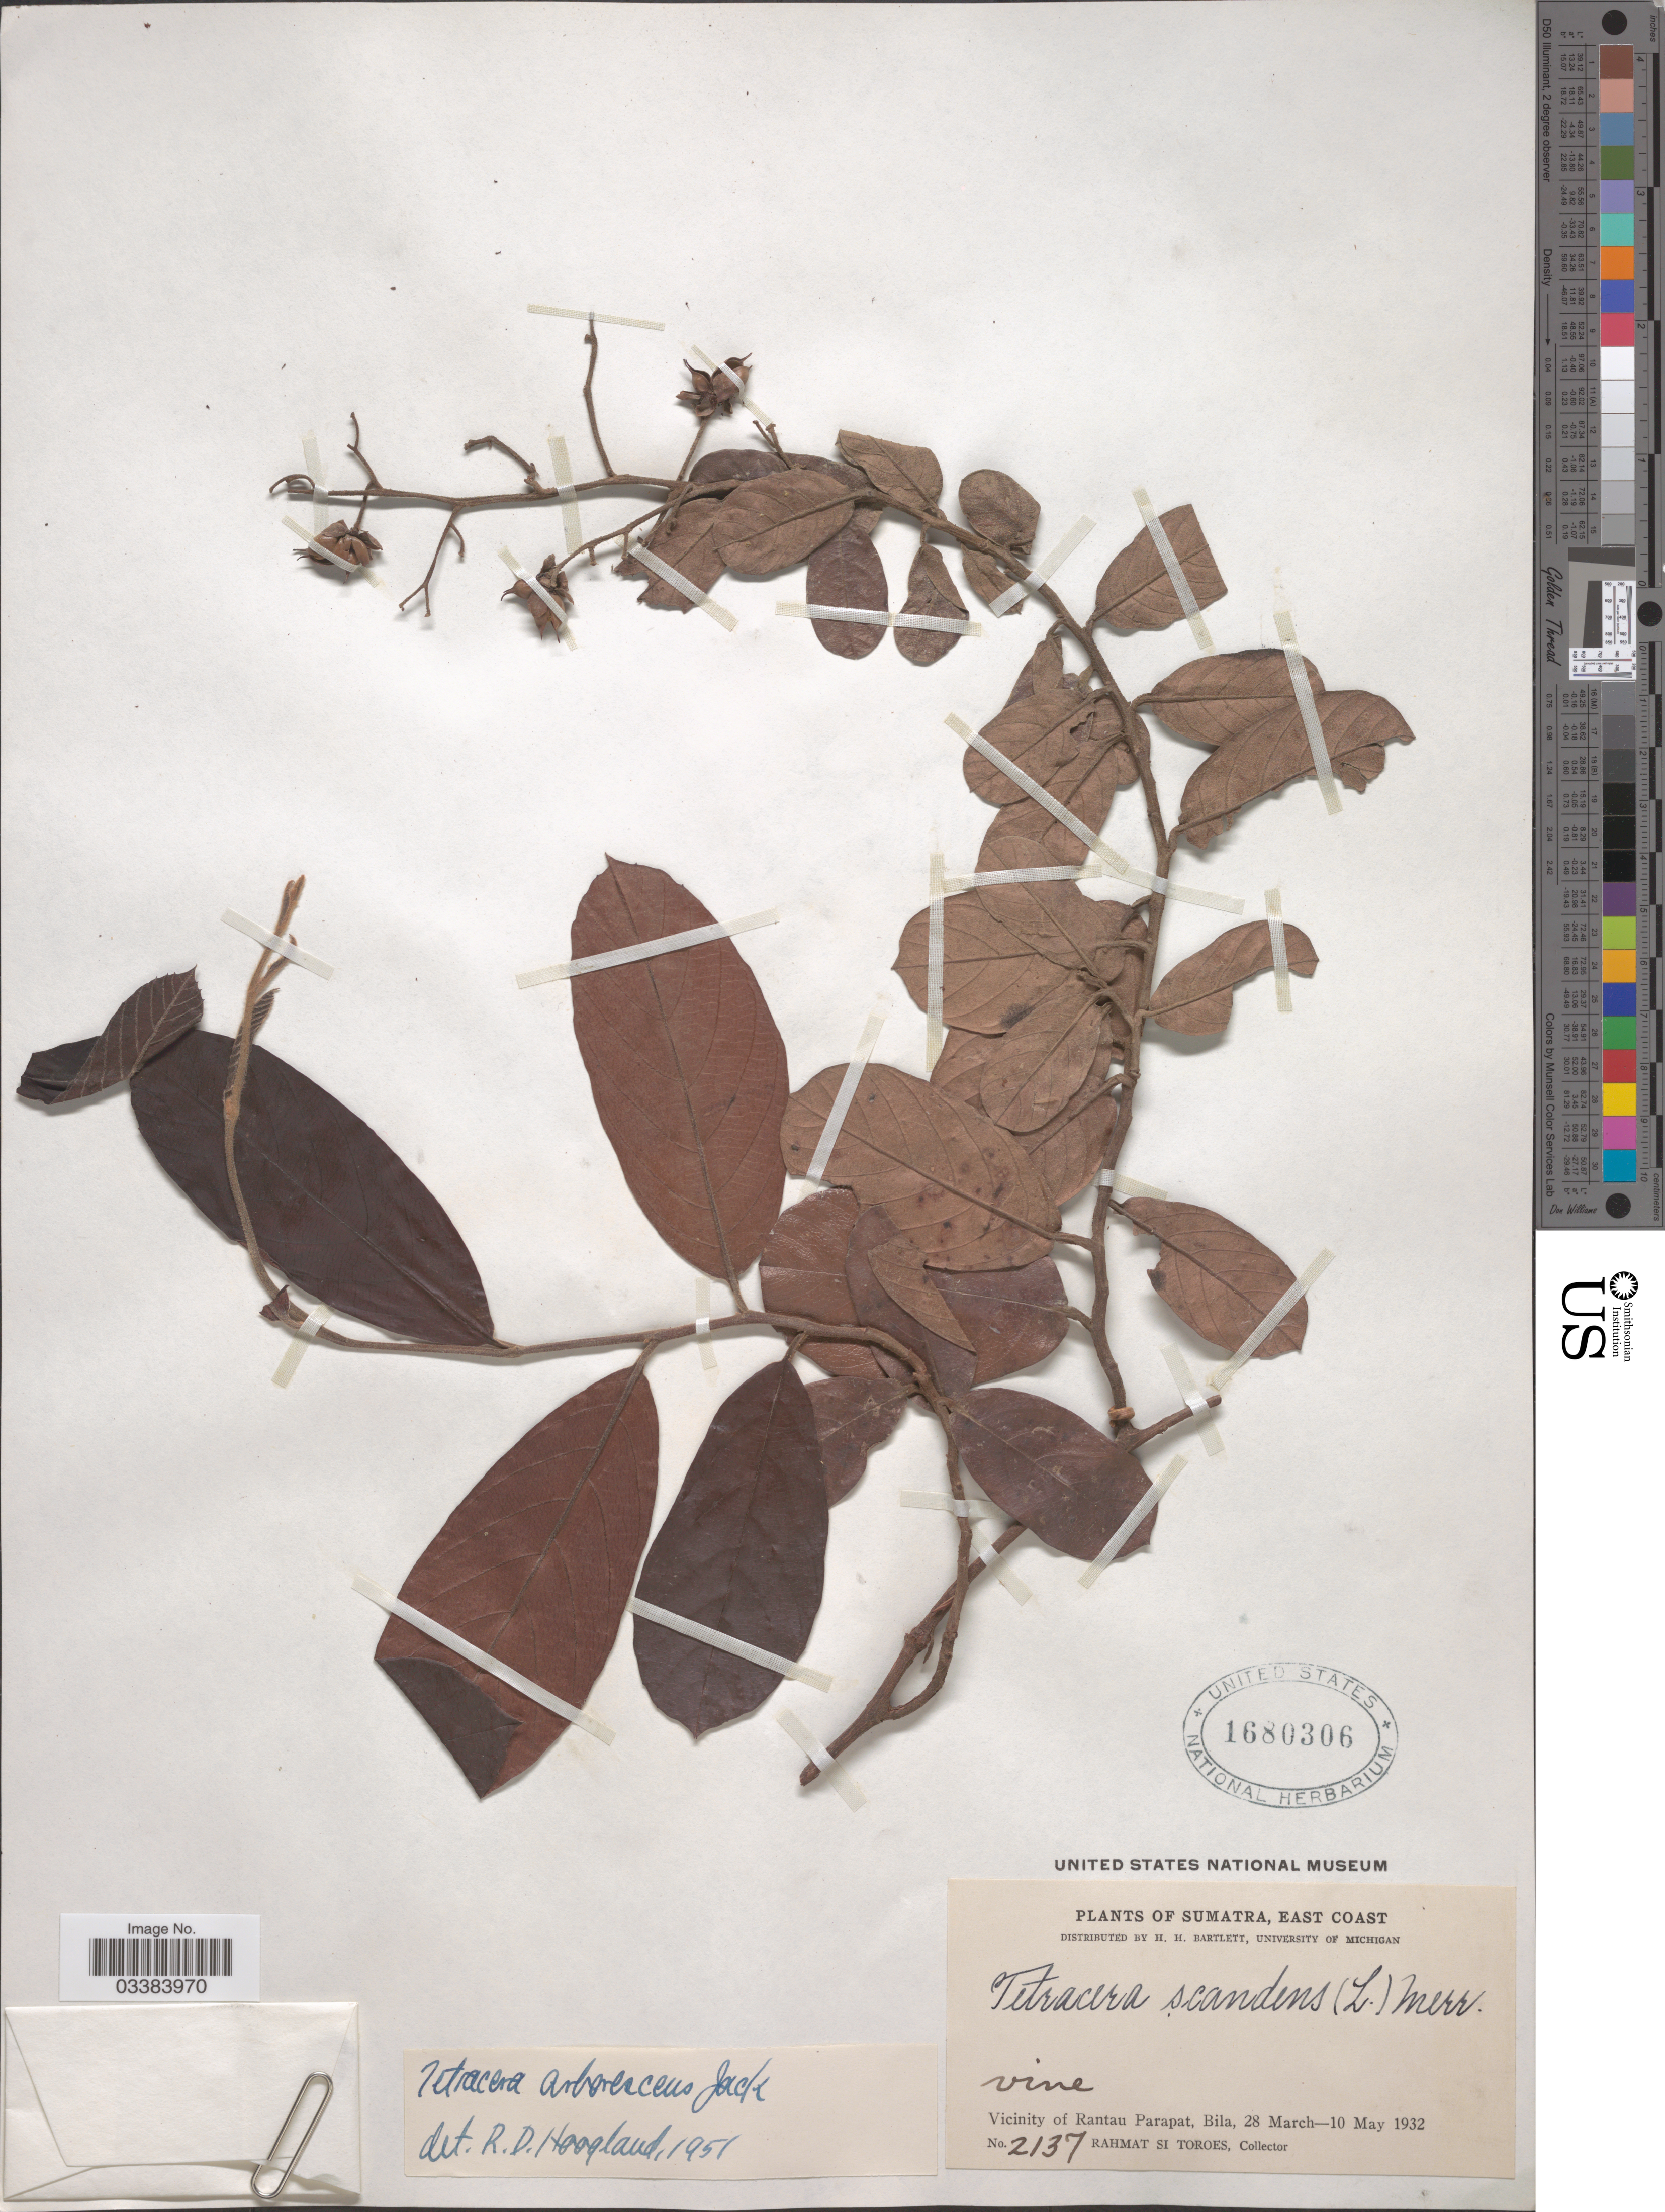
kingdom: Plantae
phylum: Tracheophyta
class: Magnoliopsida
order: Dilleniales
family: Dilleniaceae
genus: Tetracera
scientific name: Tetracera arborescens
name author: Jack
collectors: Rahmat Si Boeea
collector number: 2137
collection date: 1932-03-28/1932-05-10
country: Indonesia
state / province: Sumatra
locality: East Coast. Vicinity of Rantau Parapat, Bila.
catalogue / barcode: US 1680306